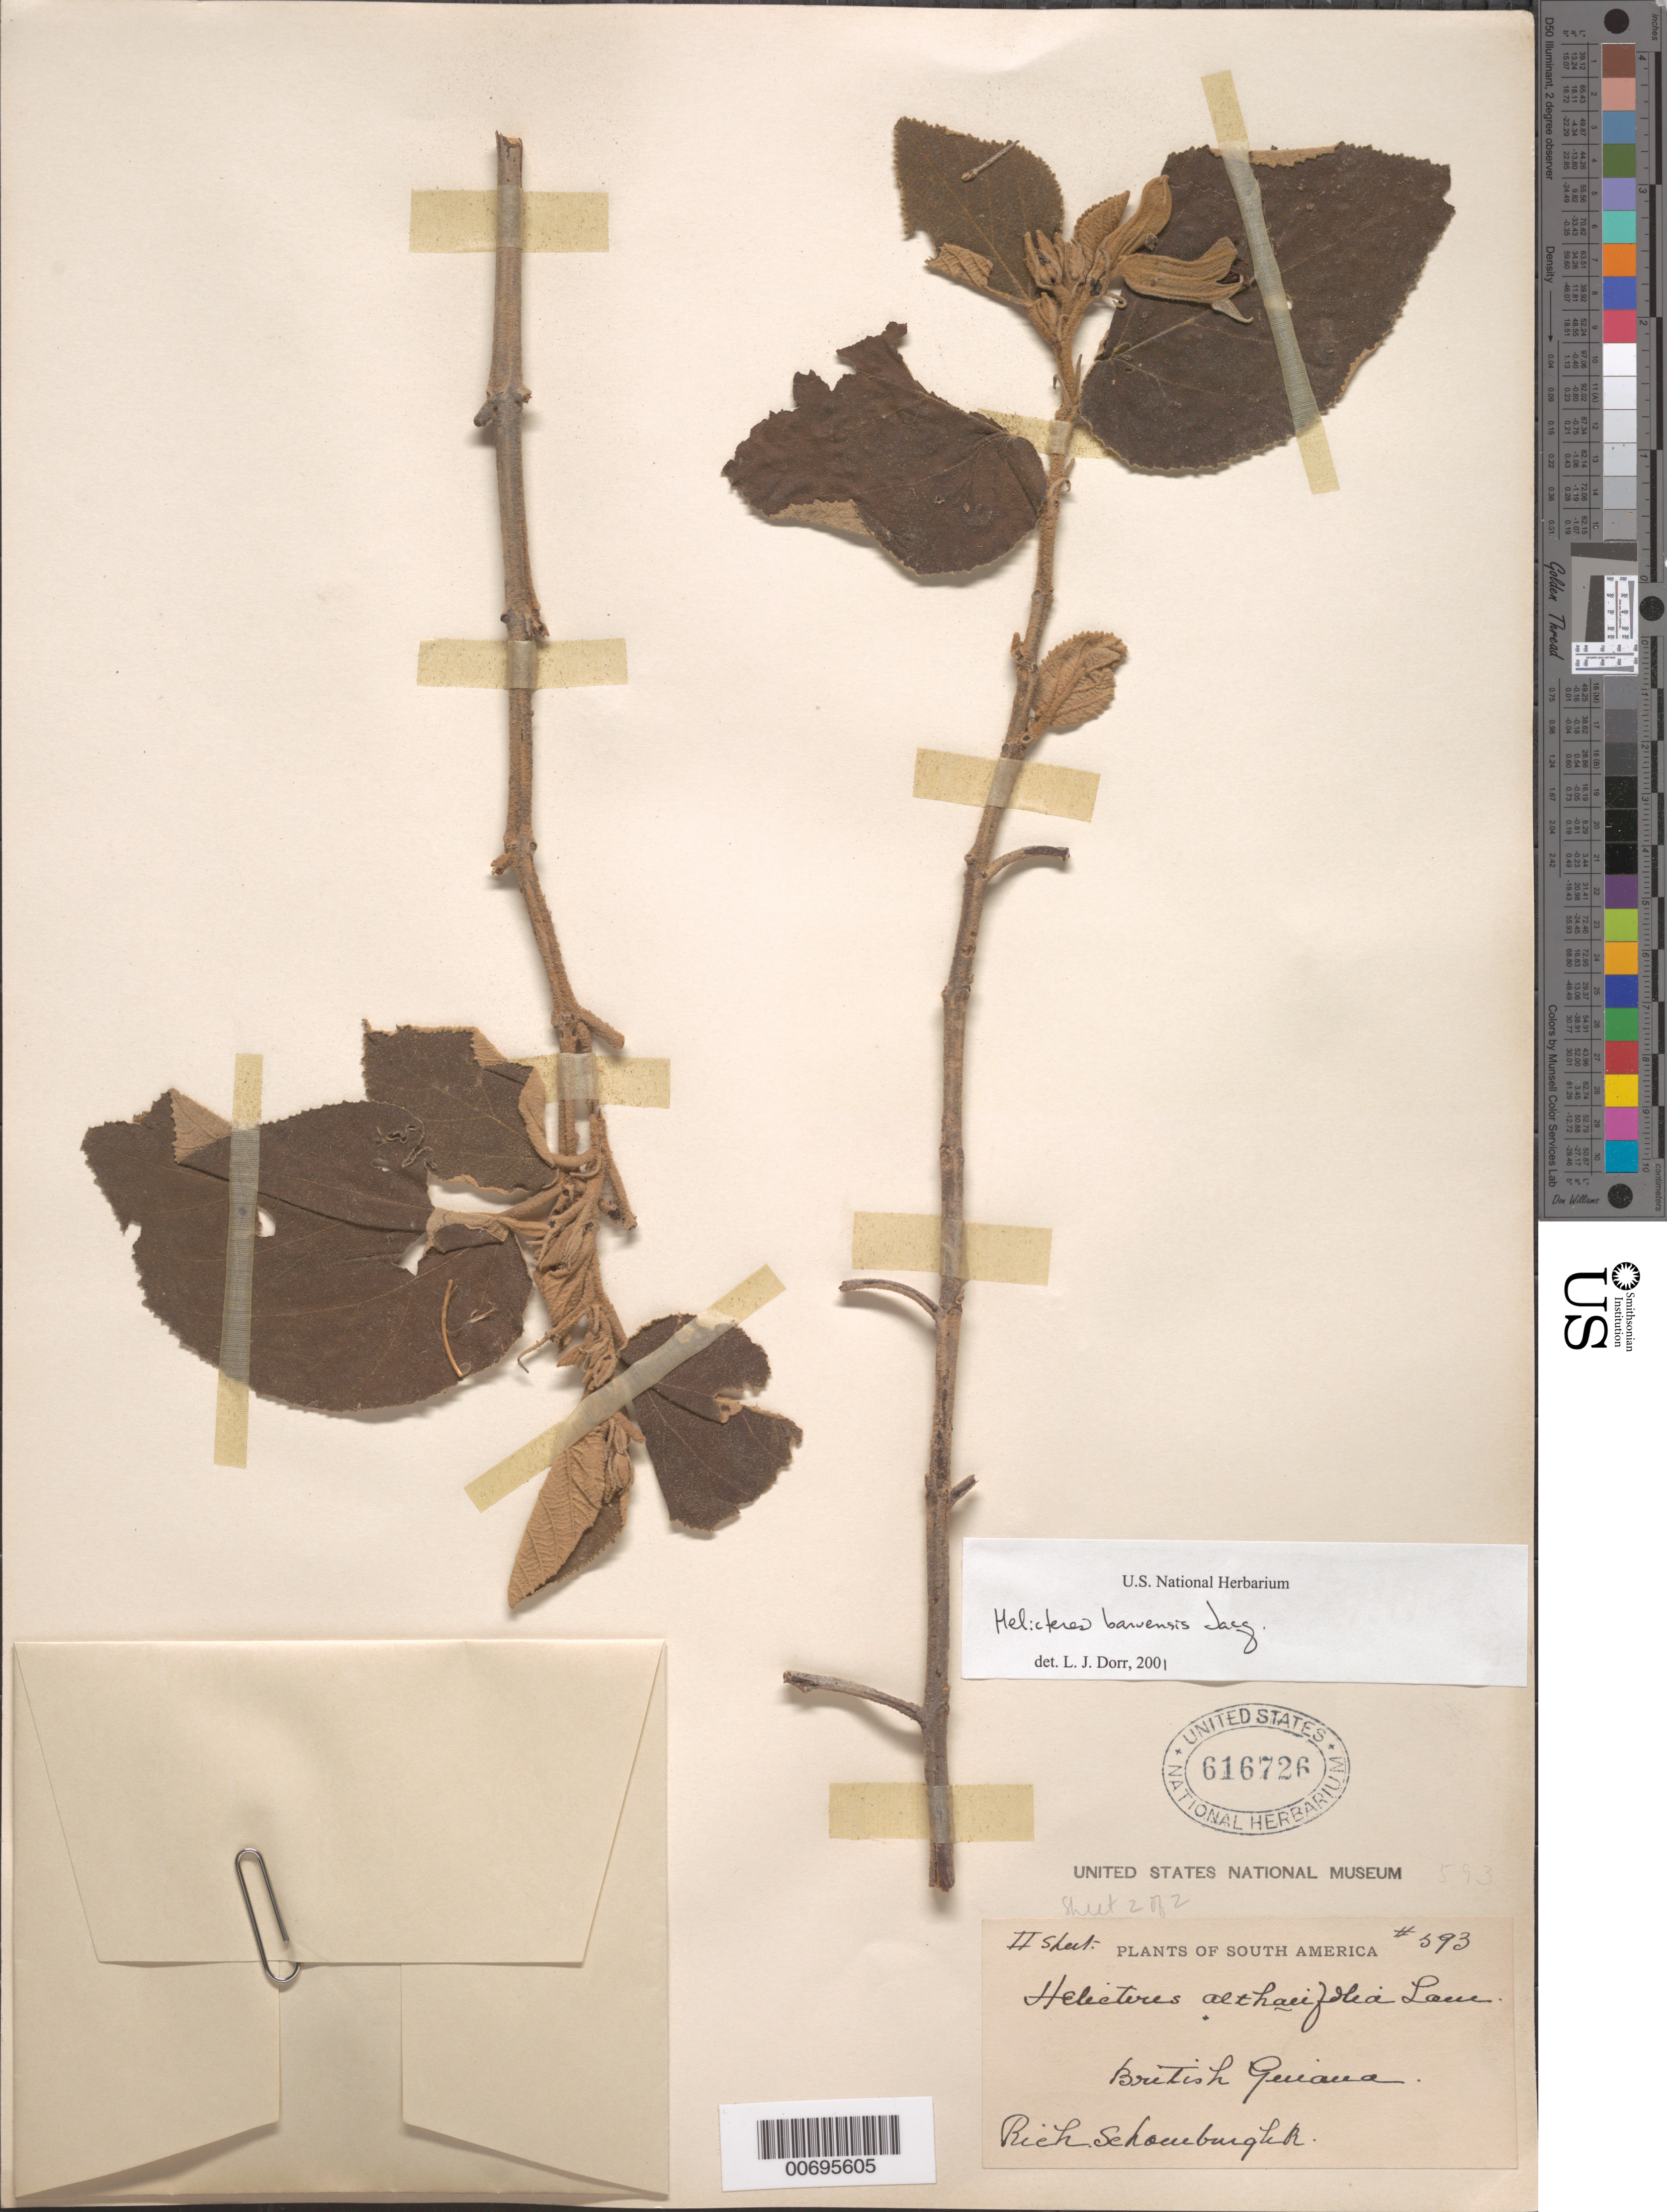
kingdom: Plantae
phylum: Tracheophyta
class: Magnoliopsida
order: Malvales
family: Malvaceae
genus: Helicteres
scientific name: Helicteres baruensis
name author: Jacq.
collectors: R. Schomburgkh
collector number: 593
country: Guyana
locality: British Guiana.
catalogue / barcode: US 616726